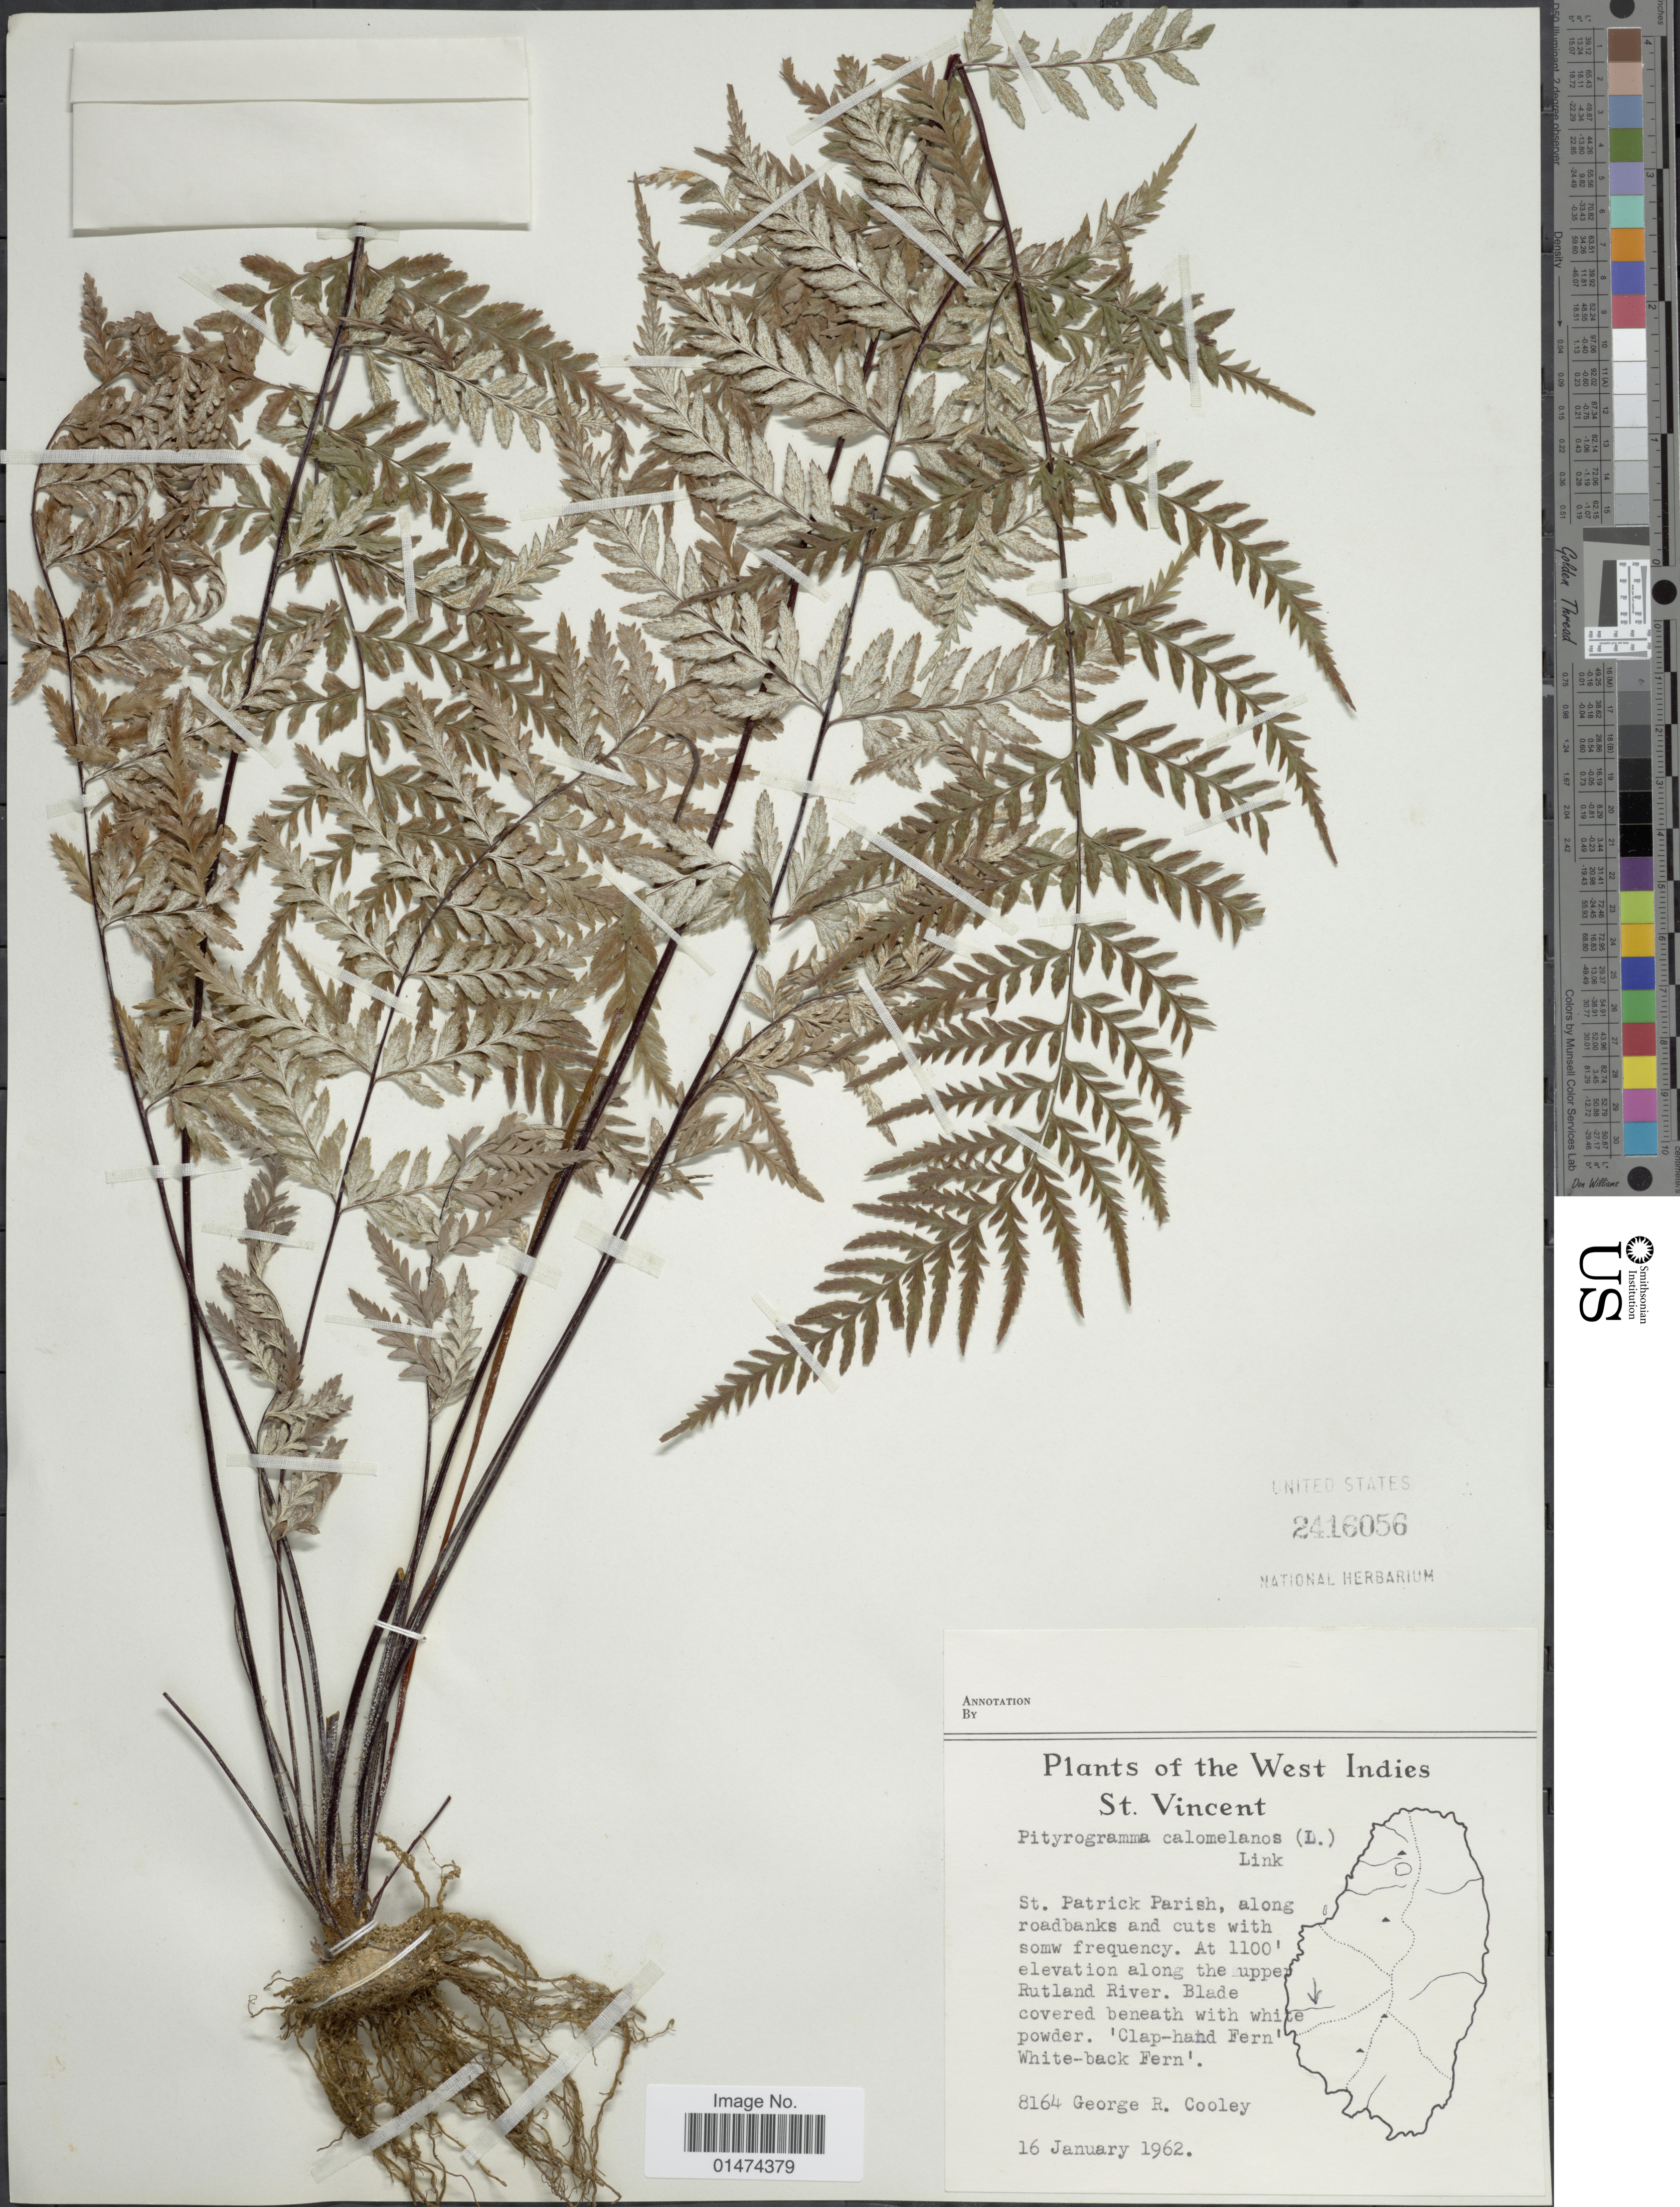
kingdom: Plantae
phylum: Tracheophyta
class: Polypodiopsida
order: Polypodiales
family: Pteridaceae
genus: Pityrogramma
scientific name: Pityrogramma calomelanos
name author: (L.) Link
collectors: G. R. Cooley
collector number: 9164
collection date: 1962-01-16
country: St. Vincent - Grenadines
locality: St. Patrick Parish, along roadbanks and cuts with somw frequency, at 1100'elevation along the upper Rutland River. Blade covered beneath with white powder. "Clap-hand Fern"White-back Fern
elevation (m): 335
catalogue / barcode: US 2416056